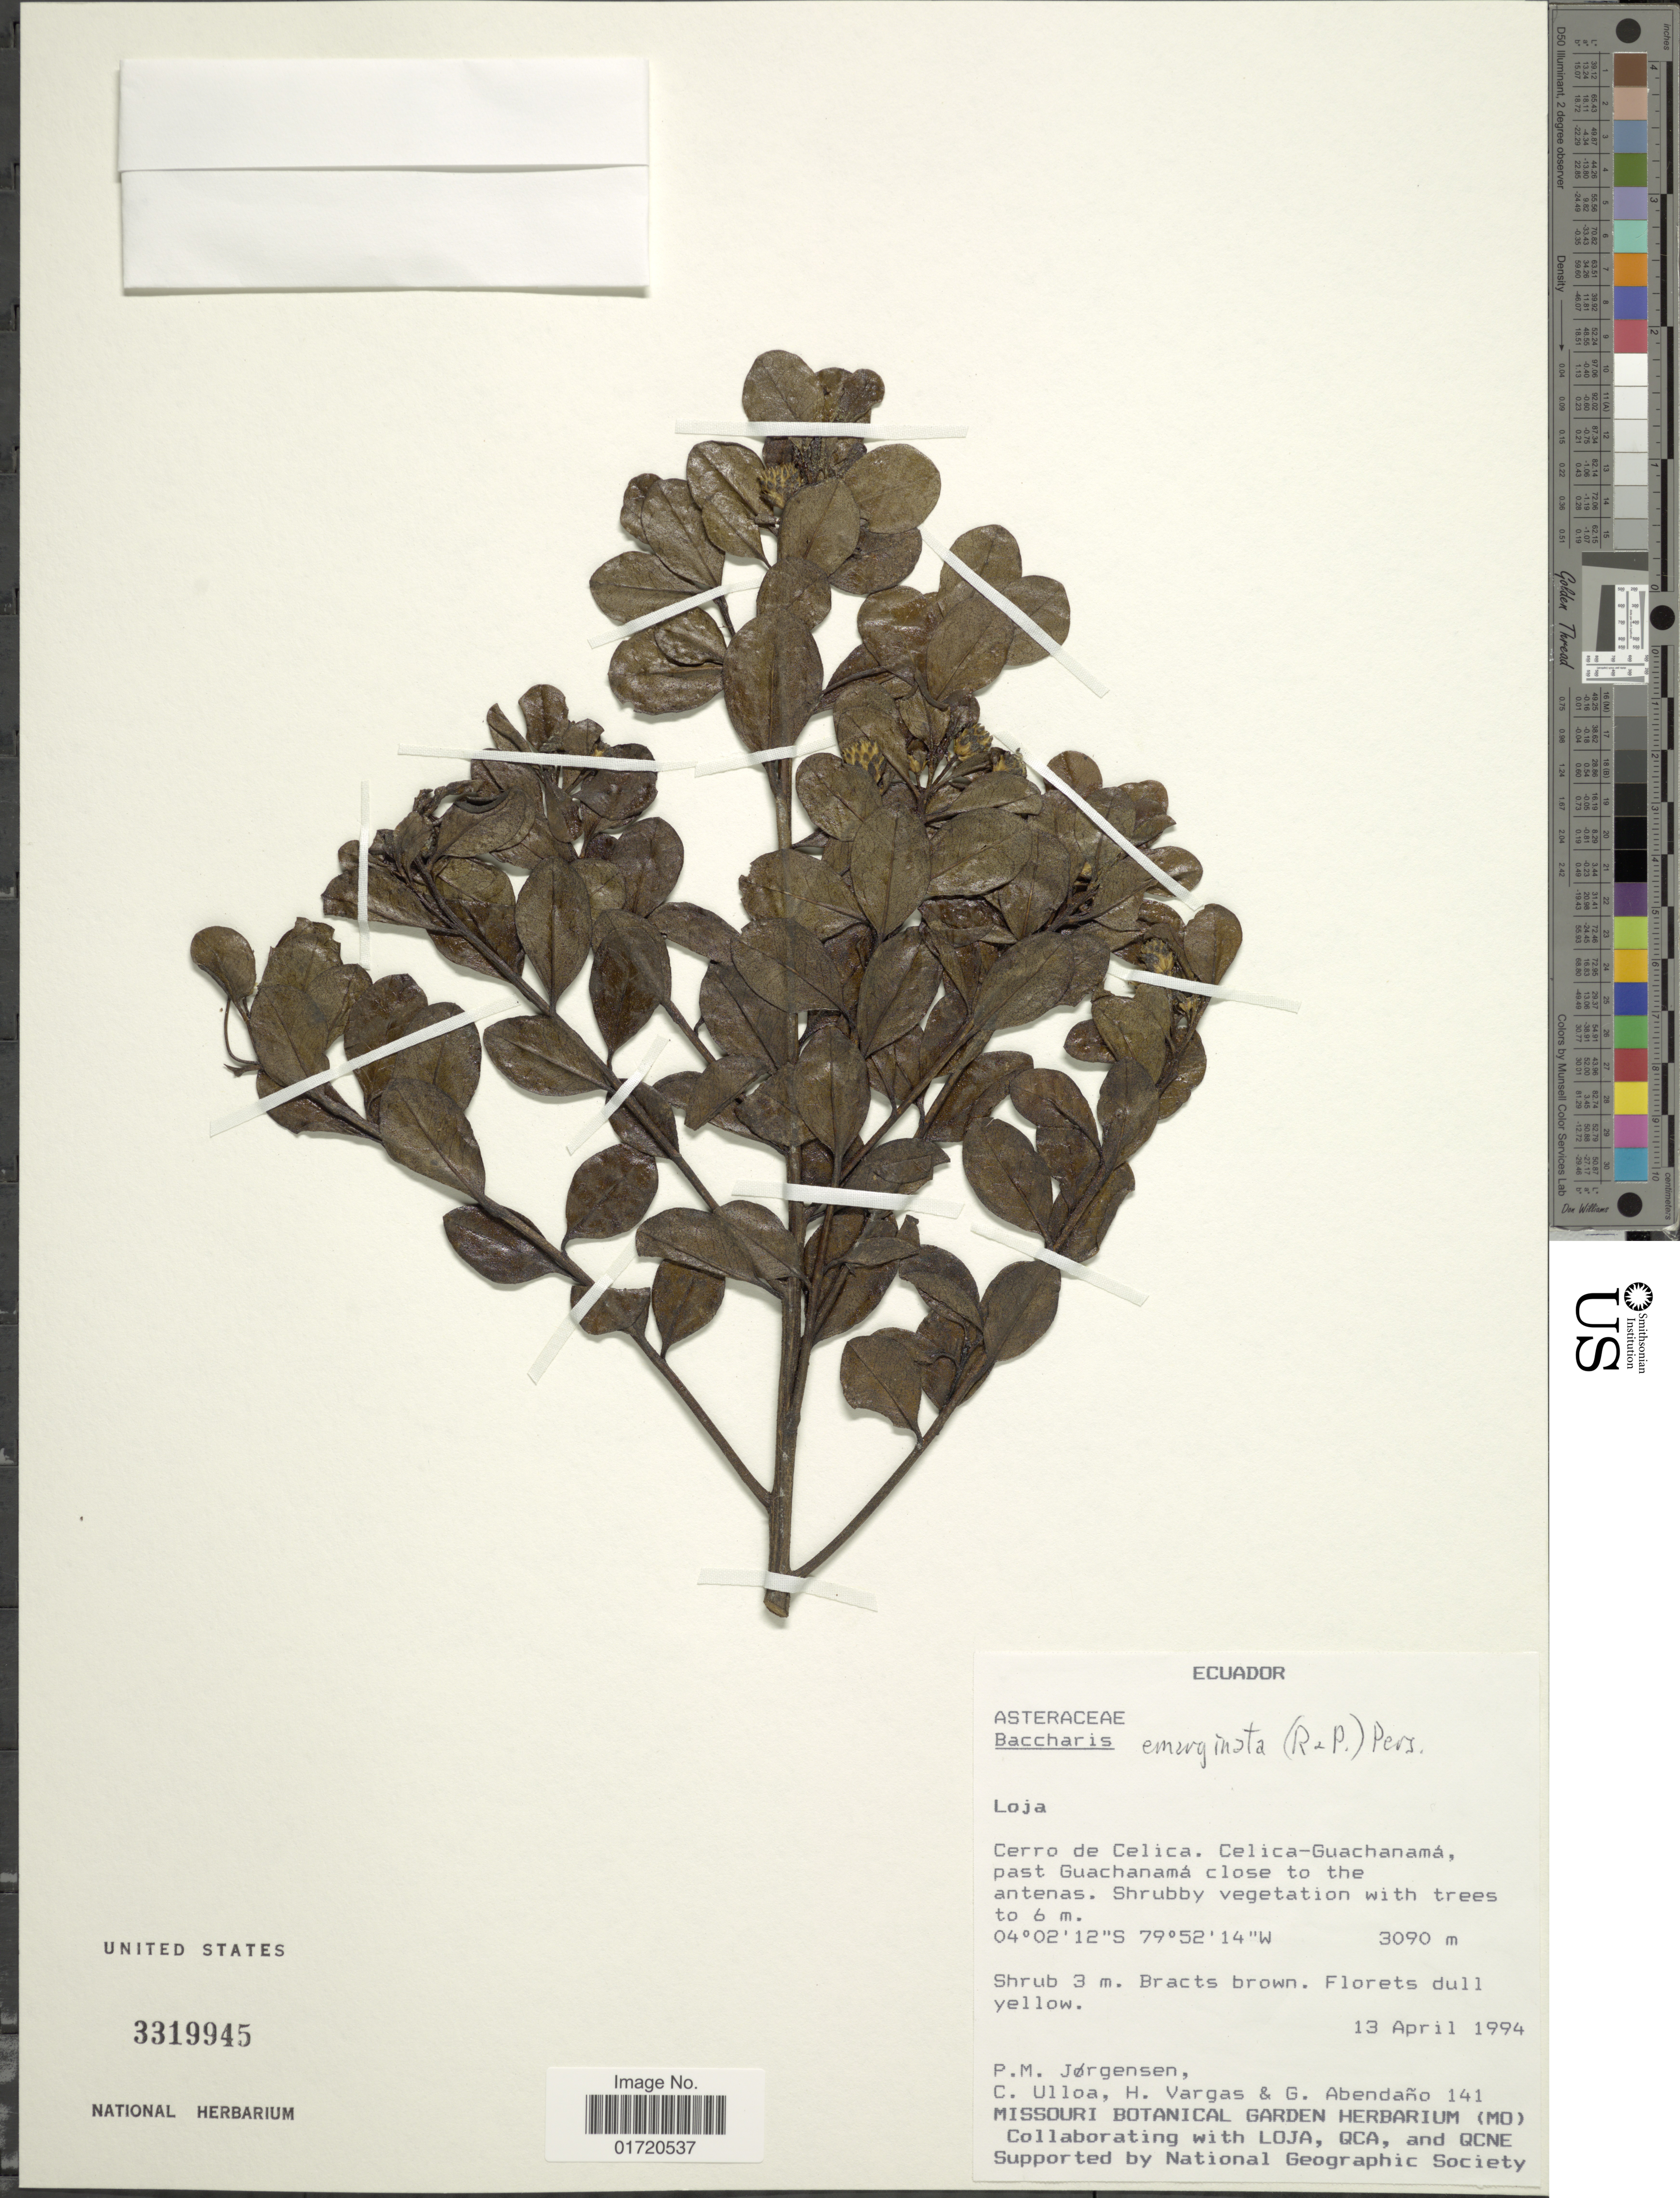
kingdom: Plantae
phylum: Tracheophyta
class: Magnoliopsida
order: Asterales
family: Asteraceae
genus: Baccharis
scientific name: Baccharis emarginata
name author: (Ruiz & Pav.) Pers.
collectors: P. Jørgensen, C. Ulloa, H. Vargas & G. Abendaño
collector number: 141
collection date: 1994-04-13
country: Ecuador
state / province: Loja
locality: Cerro de Celica. Celica-Guachanama, past Guachanama close to the antenas.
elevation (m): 3090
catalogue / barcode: US 3319945